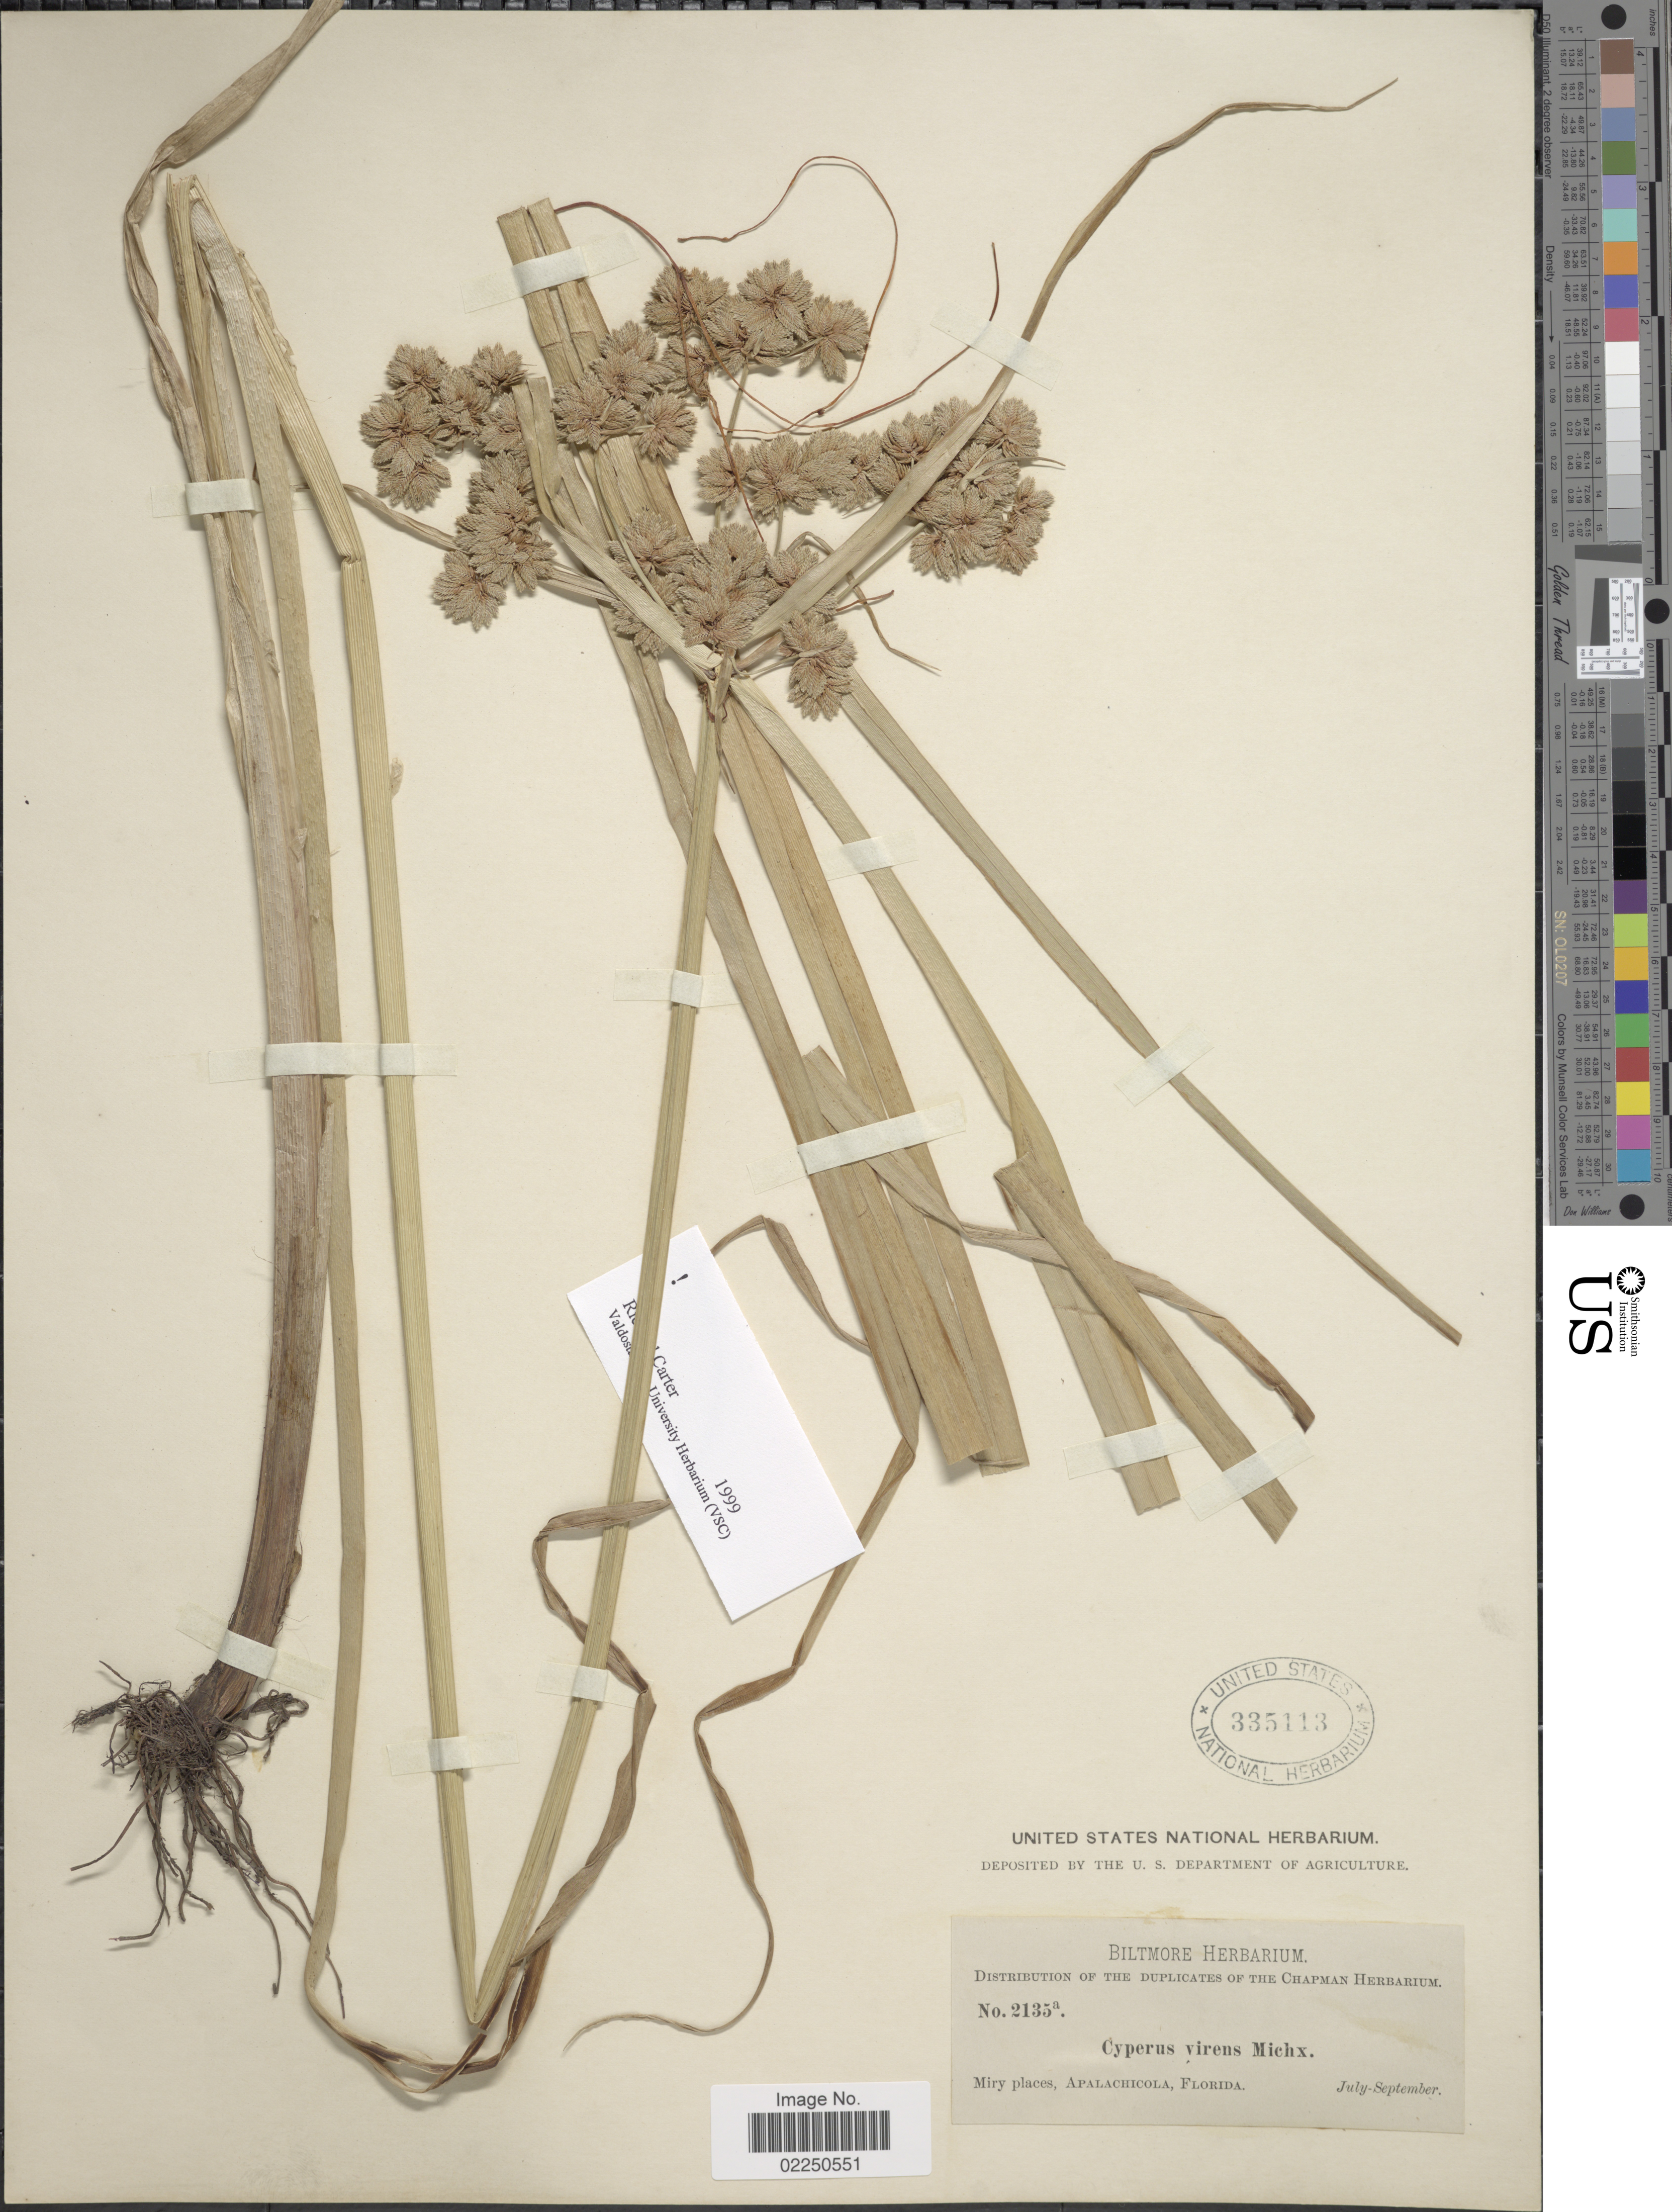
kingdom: Plantae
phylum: Tracheophyta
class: Liliopsida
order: Poales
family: Cyperaceae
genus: Cyperus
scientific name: Cyperus virens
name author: Michx.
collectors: ex herb. Biltmore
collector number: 2135a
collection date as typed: July-September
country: United States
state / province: Florida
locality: Miry places, Apalachicola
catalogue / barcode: US 335113